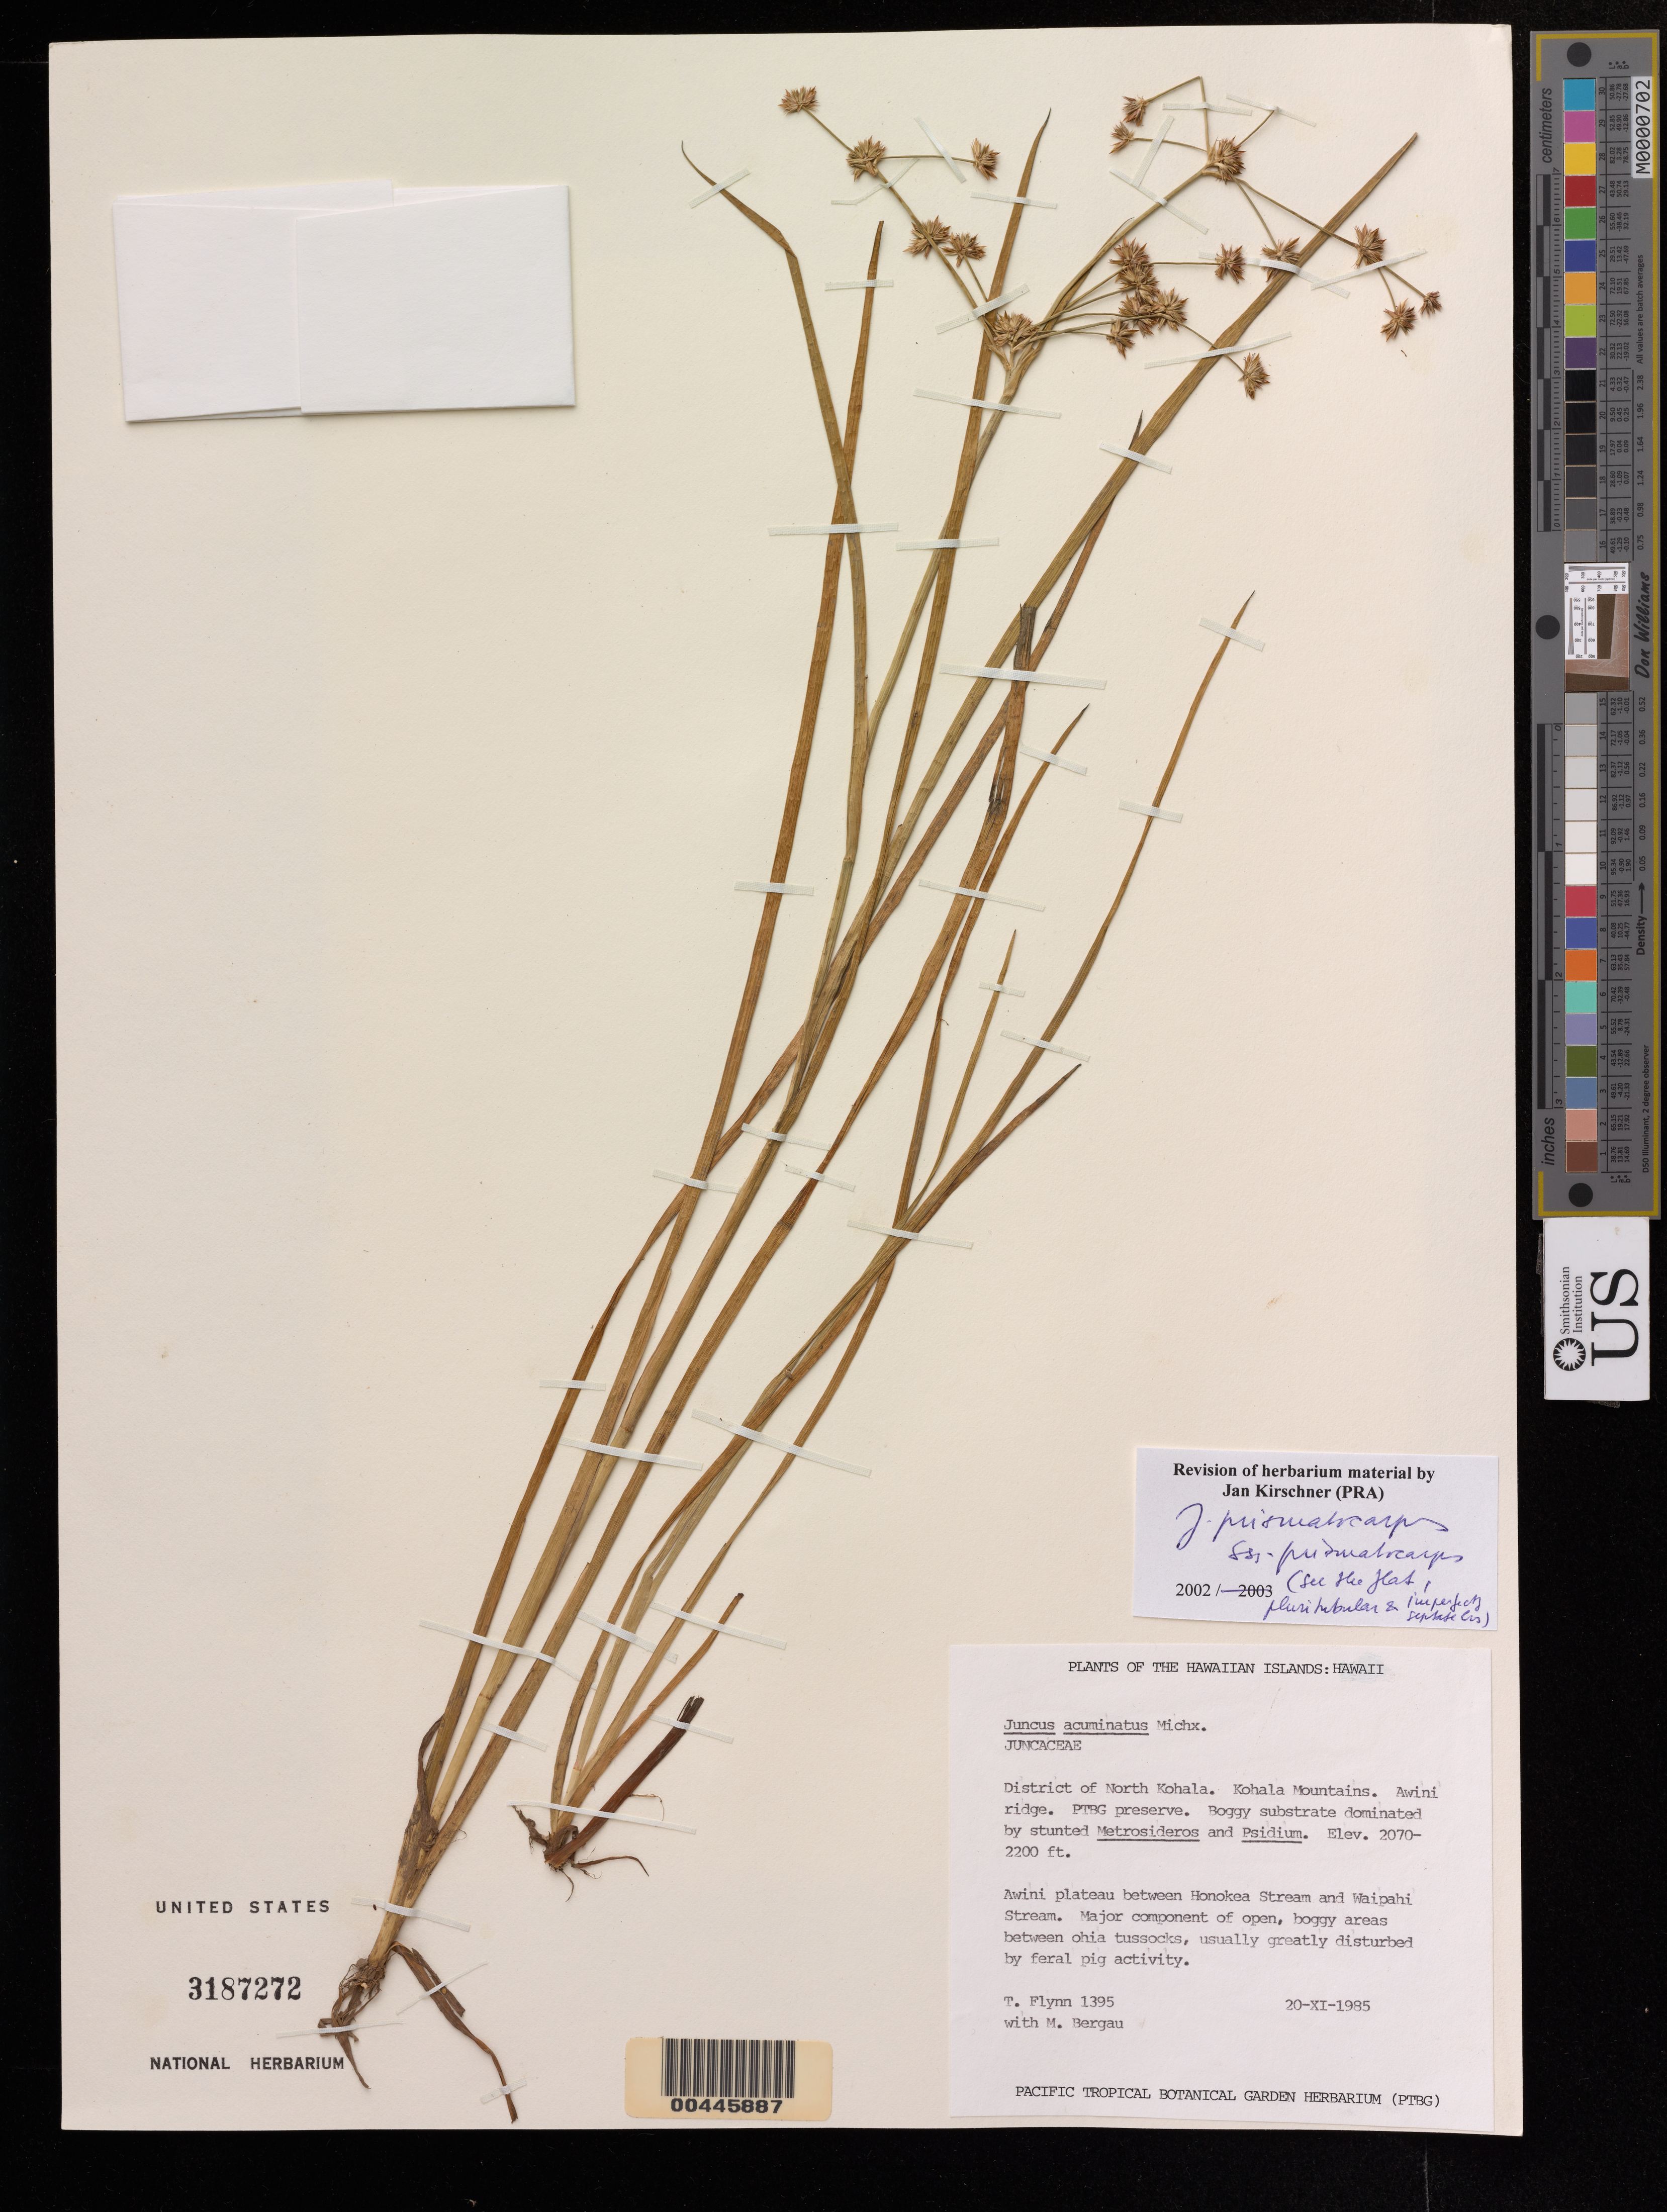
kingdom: Plantae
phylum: Tracheophyta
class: Liliopsida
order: Poales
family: Juncaceae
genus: Juncus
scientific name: Juncus prismatocarpus subsp. prismatocarpus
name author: R. Br.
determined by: Kirschner, J.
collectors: T. W. Flynn & M. Bergau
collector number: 1395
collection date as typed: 20 Nov 1985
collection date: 1985-11-20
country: United States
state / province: Hawaii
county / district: Hawaii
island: Hawaii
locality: N Kohala Dist., Kohala Mts., Awini Ridge, PTBG preserve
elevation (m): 631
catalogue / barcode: US 3187272